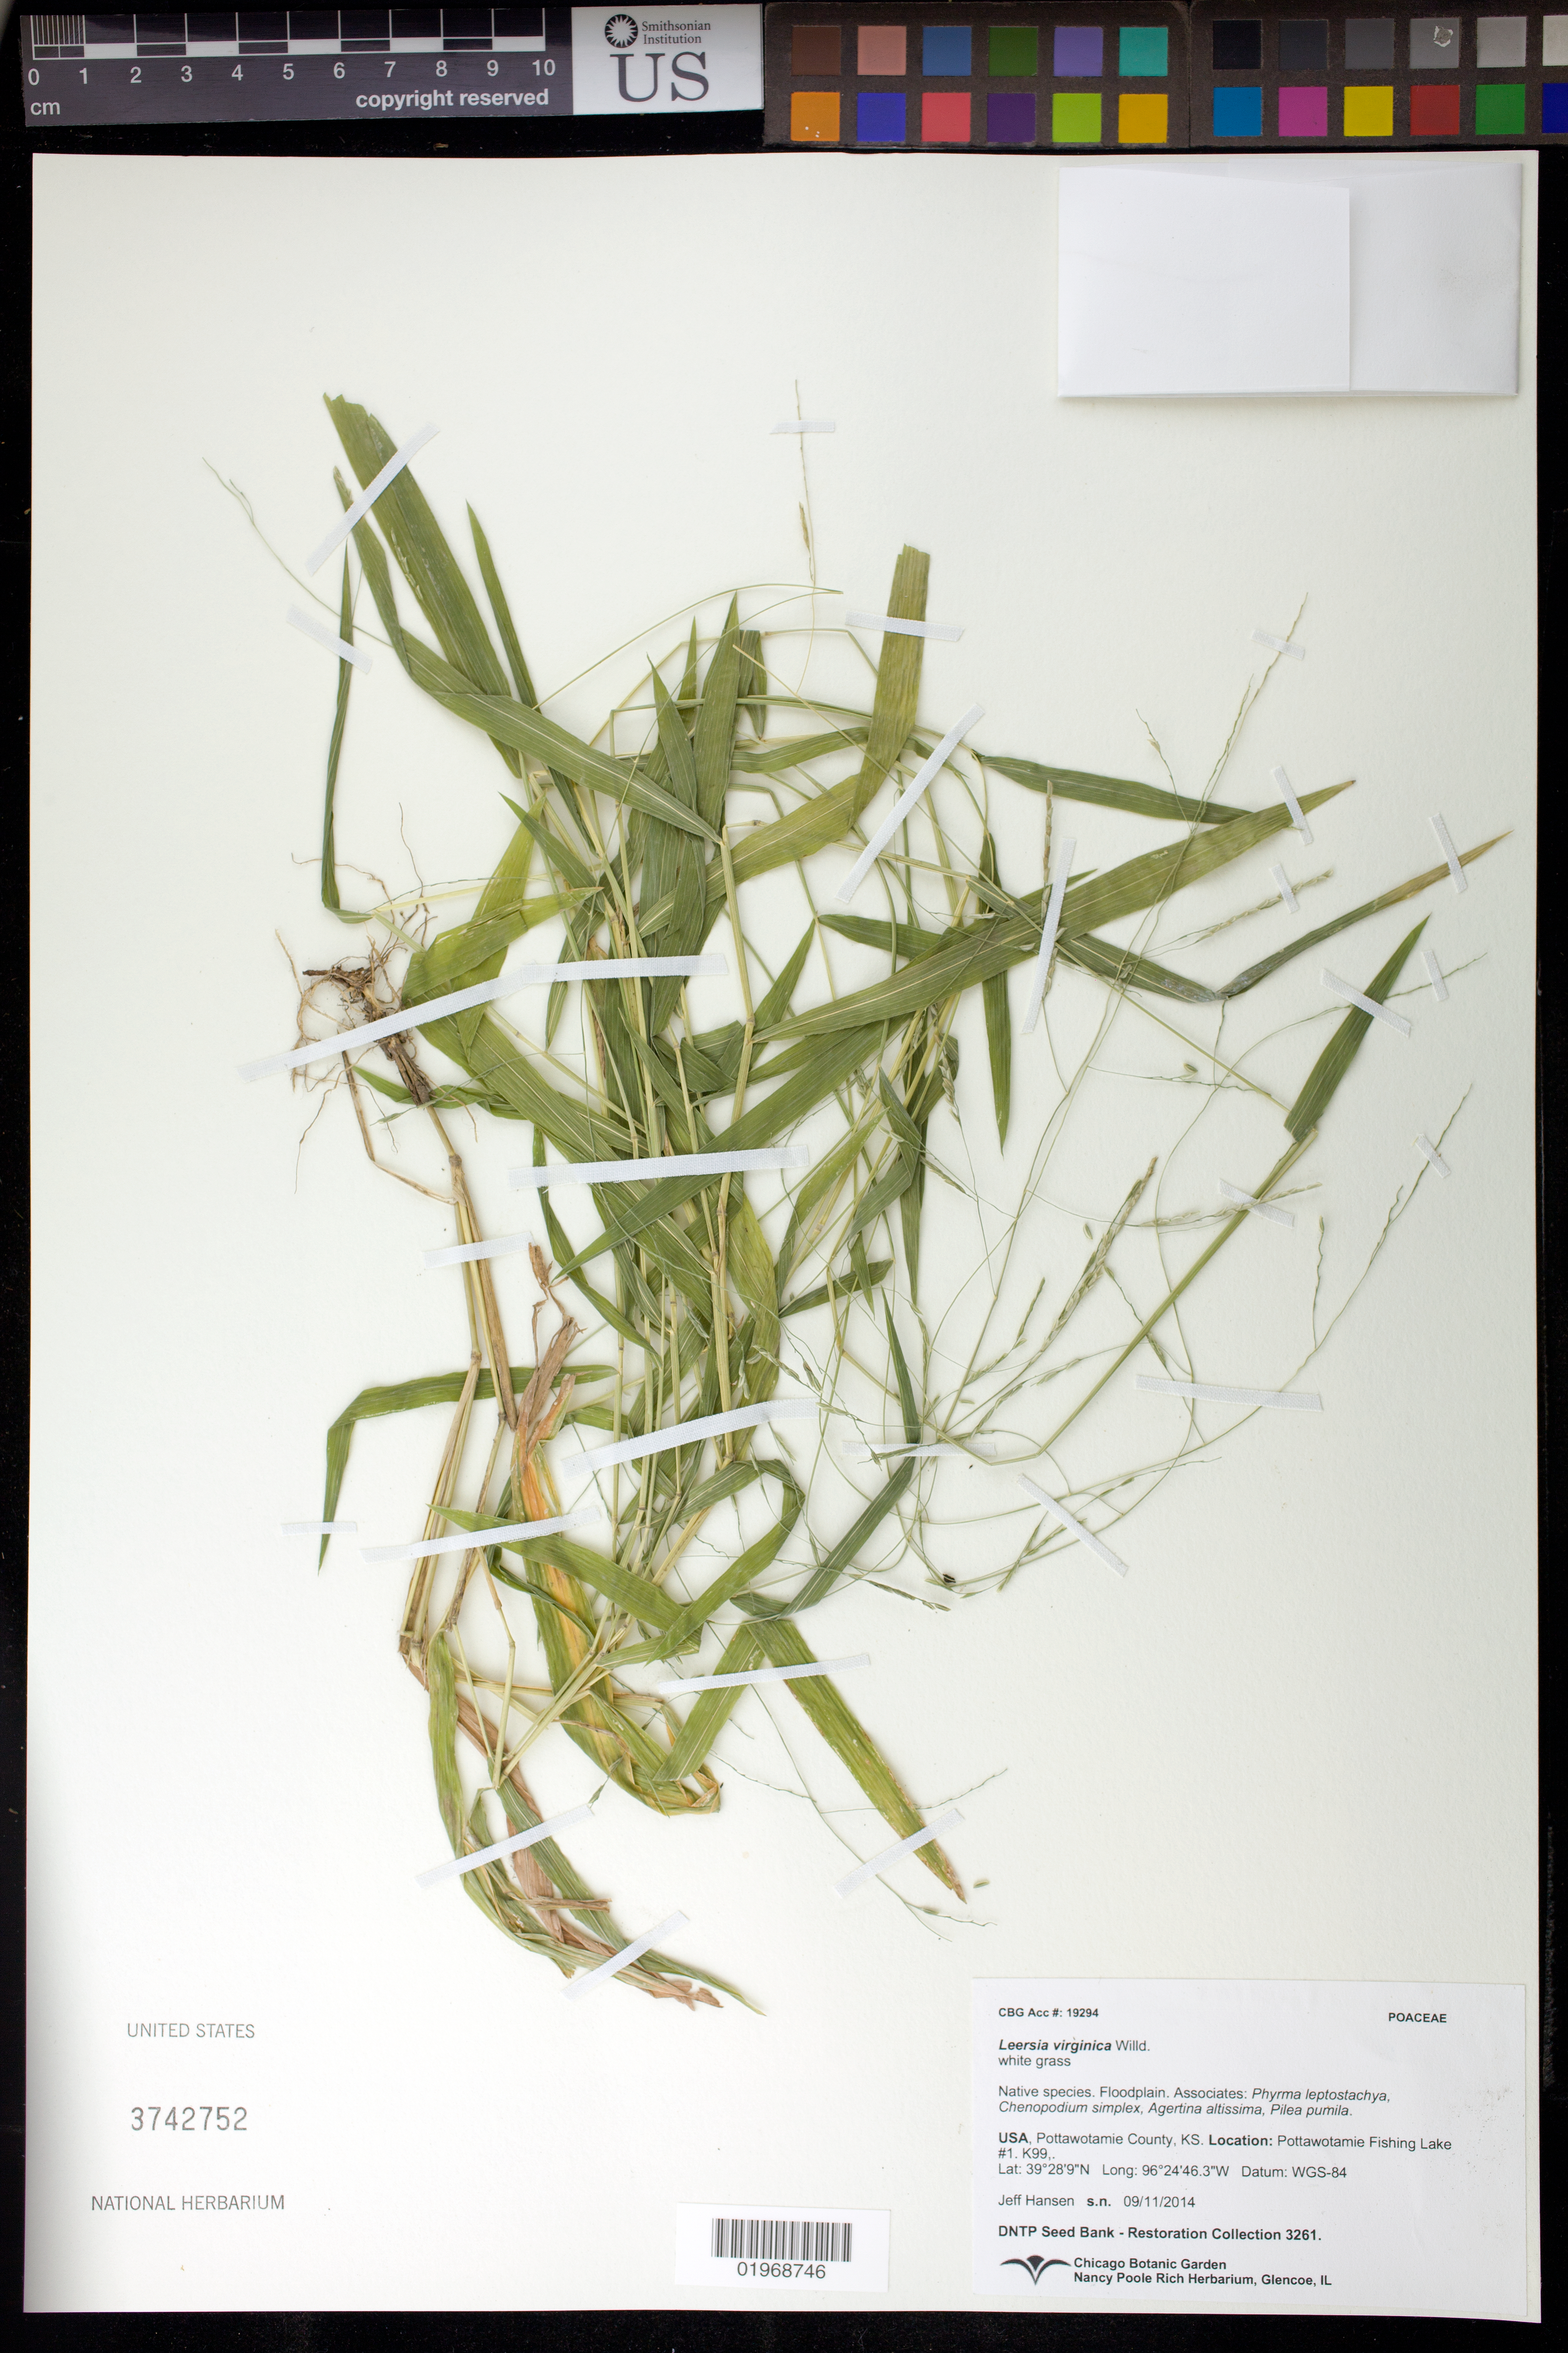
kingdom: Plantae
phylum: Tracheophyta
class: Liliopsida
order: Poales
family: Poaceae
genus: Leersia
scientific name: Leersia virginica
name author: Willd.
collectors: J. Hansen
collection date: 2014-09-11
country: United States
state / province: Kansas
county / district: Pottawatomie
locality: Pottawatomie Fishing Lake #1, K-99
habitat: Floodplain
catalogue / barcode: US 3742752